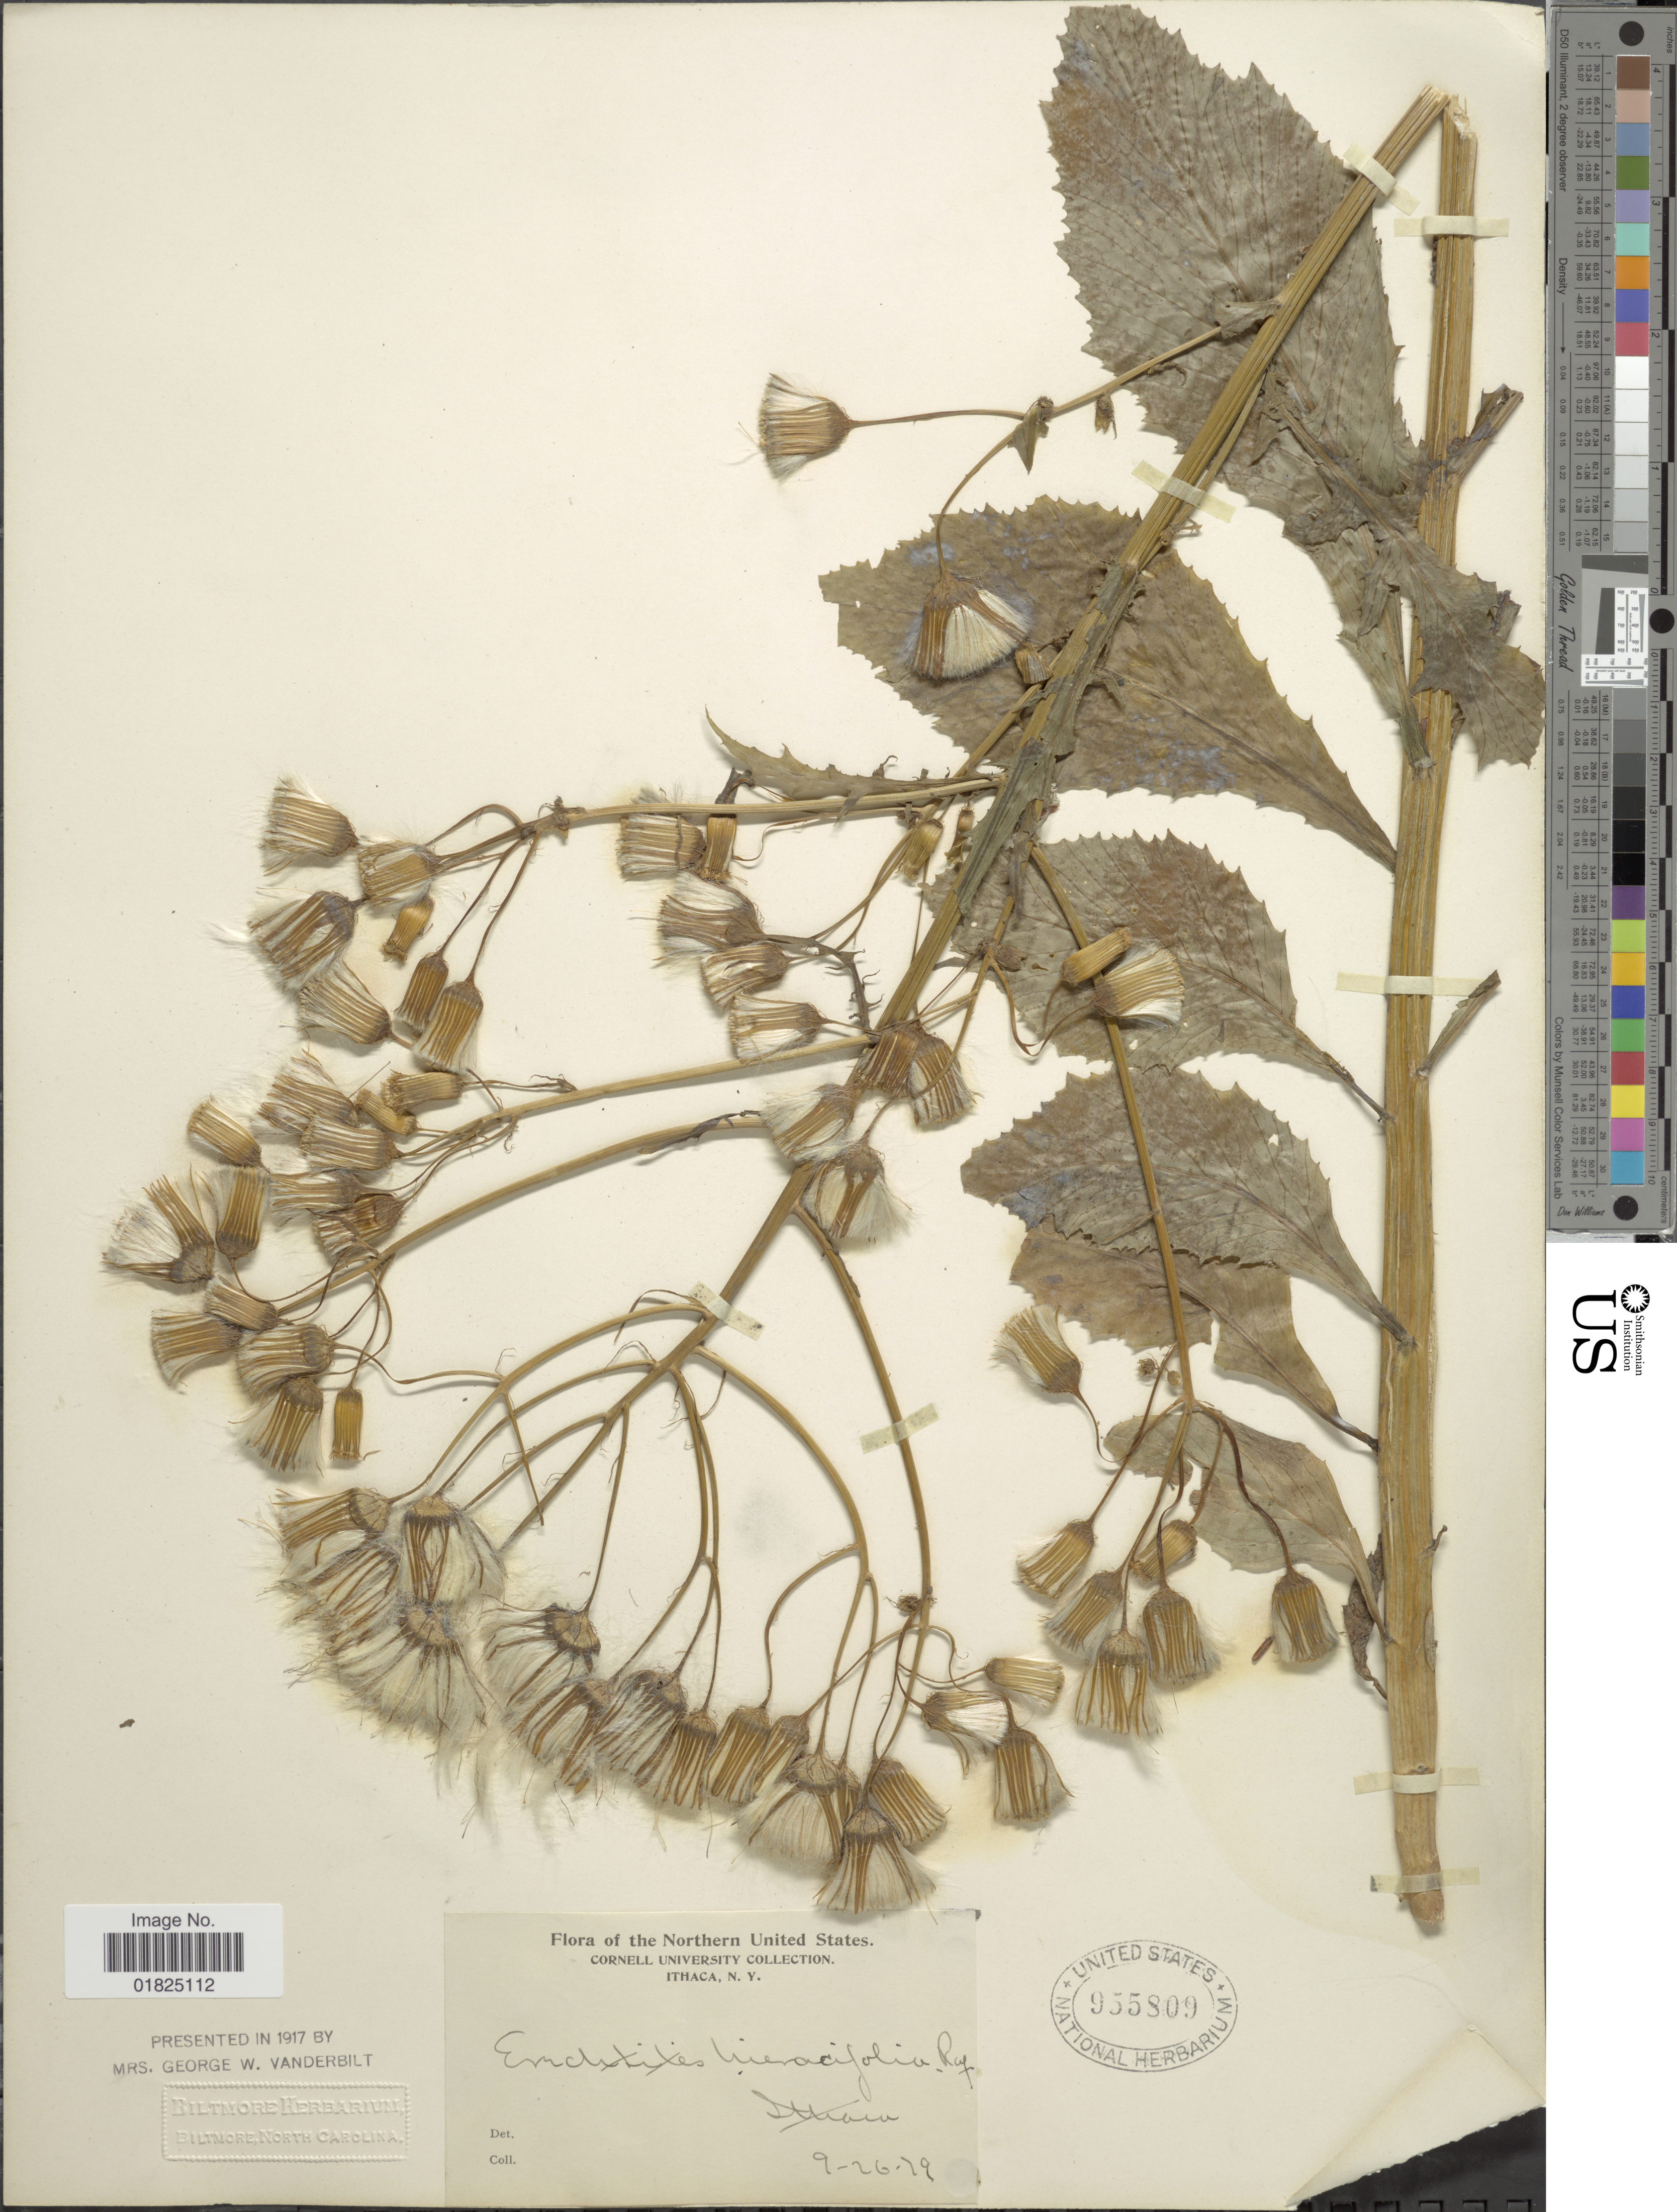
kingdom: Plantae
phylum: Tracheophyta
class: Magnoliopsida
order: Asterales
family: Asteraceae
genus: Erechtites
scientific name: Erechtites hieraciifolius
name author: (L.) Raf. ex DC.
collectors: G. Vanderbilt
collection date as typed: Transcribed d/m/y: 26/9/79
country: United States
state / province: New York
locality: Ithaca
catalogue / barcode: US 955809